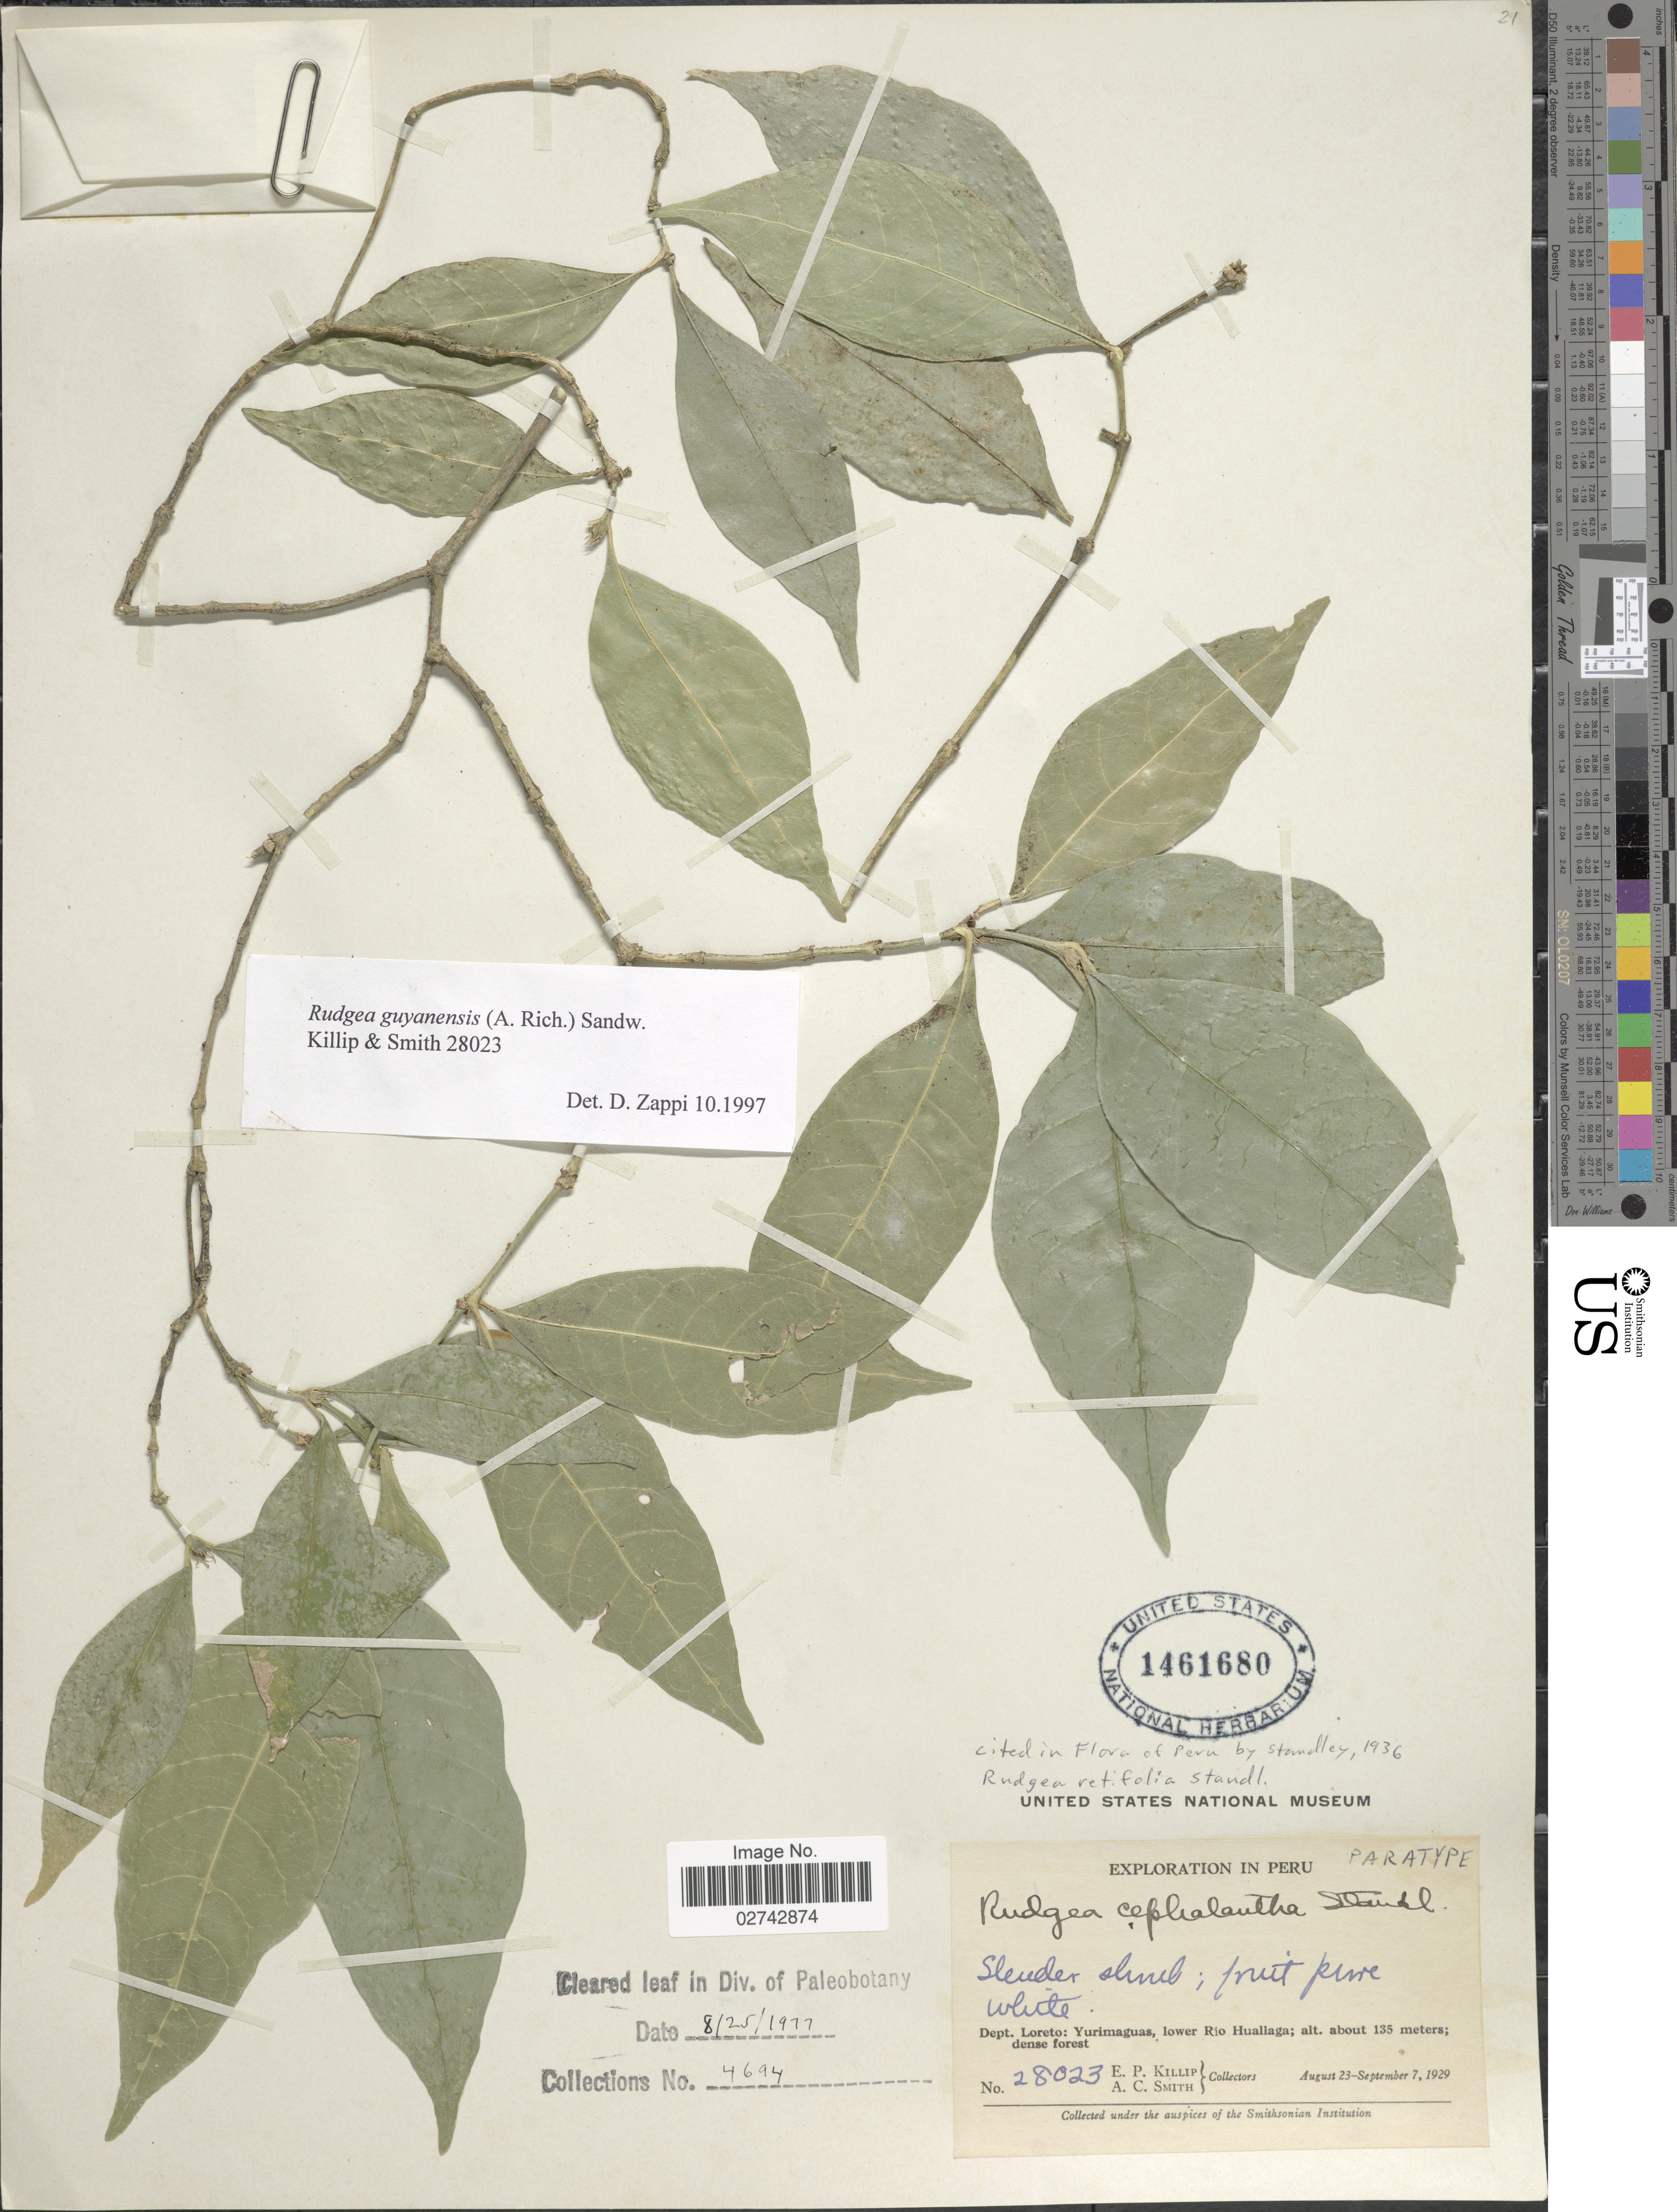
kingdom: Plantae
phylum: Tracheophyta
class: Magnoliopsida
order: Gentianales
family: Rubiaceae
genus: Rudgea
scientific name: Rudgea guyanensis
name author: (A. Rich.) Sandwith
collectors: E. P. Killip & A. C. Smith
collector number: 28023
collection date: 1929-08-23/1929-09-07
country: Peru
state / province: Loreto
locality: Yurimaguas, lower Rio Huallaga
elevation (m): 135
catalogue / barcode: US 1461680